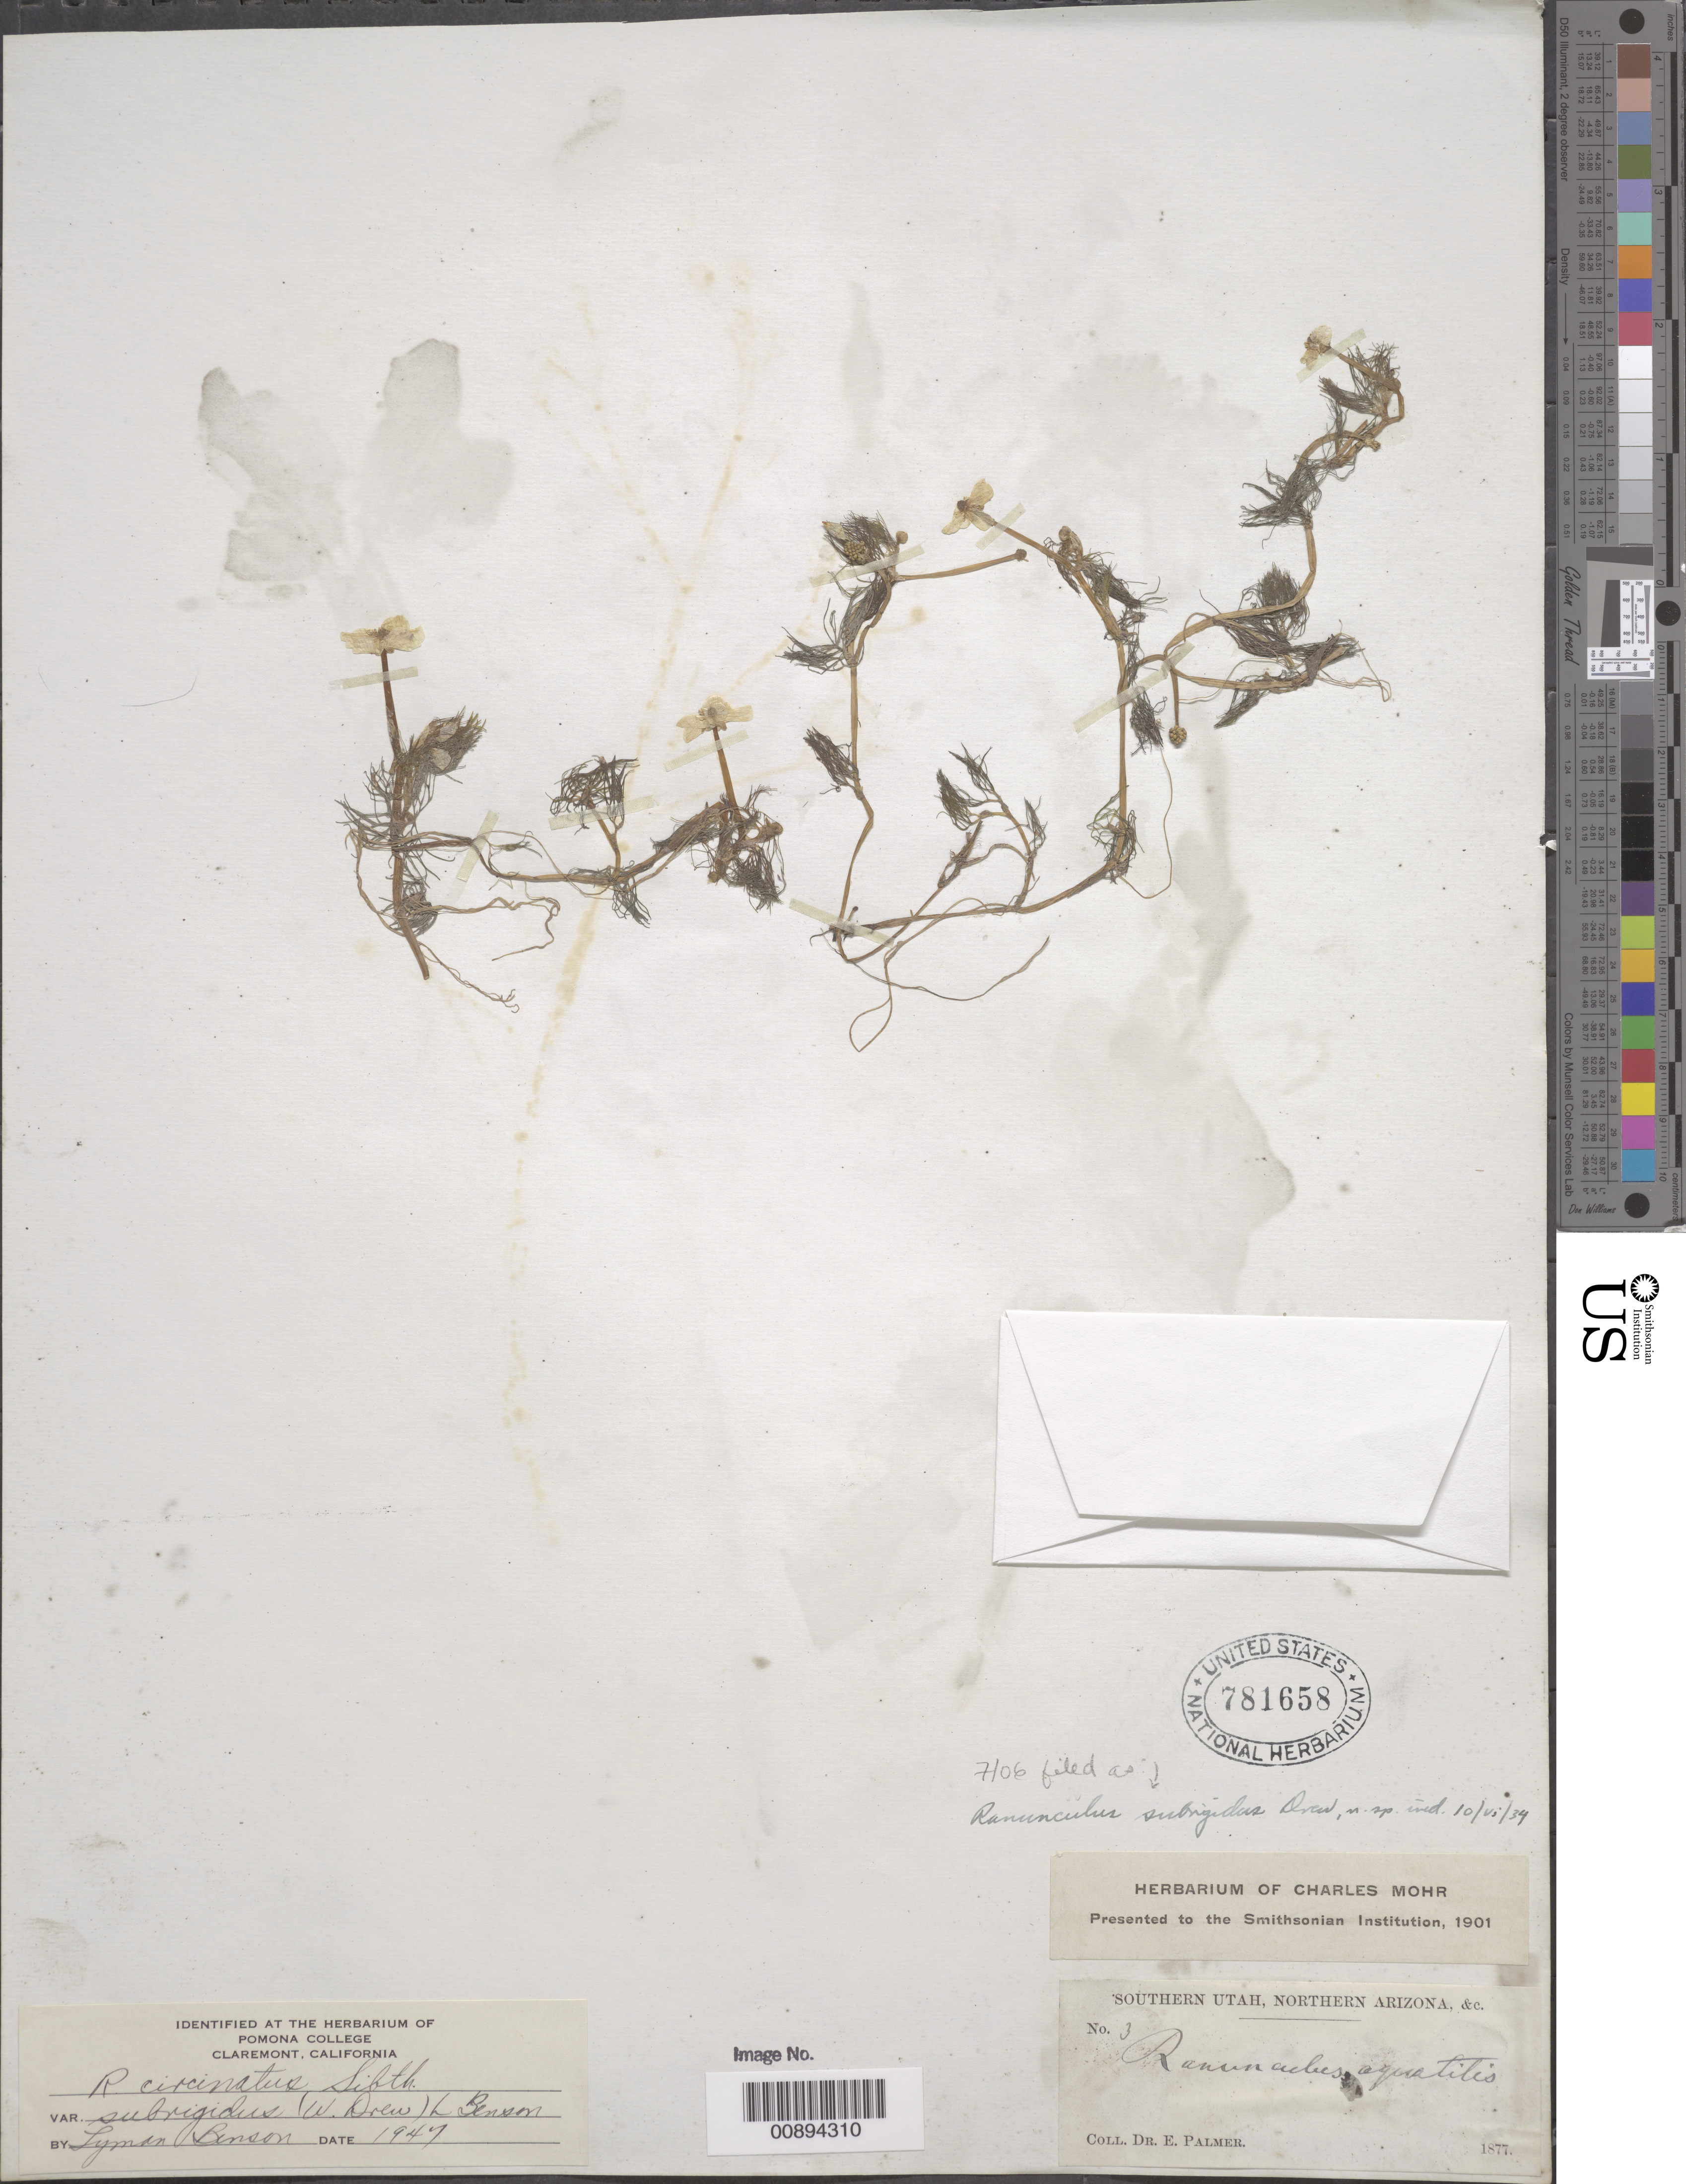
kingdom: Plantae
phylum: Tracheophyta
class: Magnoliopsida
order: Ranunculales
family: Ranunculaceae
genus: Ranunculus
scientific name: Ranunculus subrigidus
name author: W.B. Drew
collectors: E. Palmer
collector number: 3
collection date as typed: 1877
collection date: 1877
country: United States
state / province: Arizona / Utah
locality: Southern Utah, Northern Arizona, & c.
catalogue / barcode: US 781658